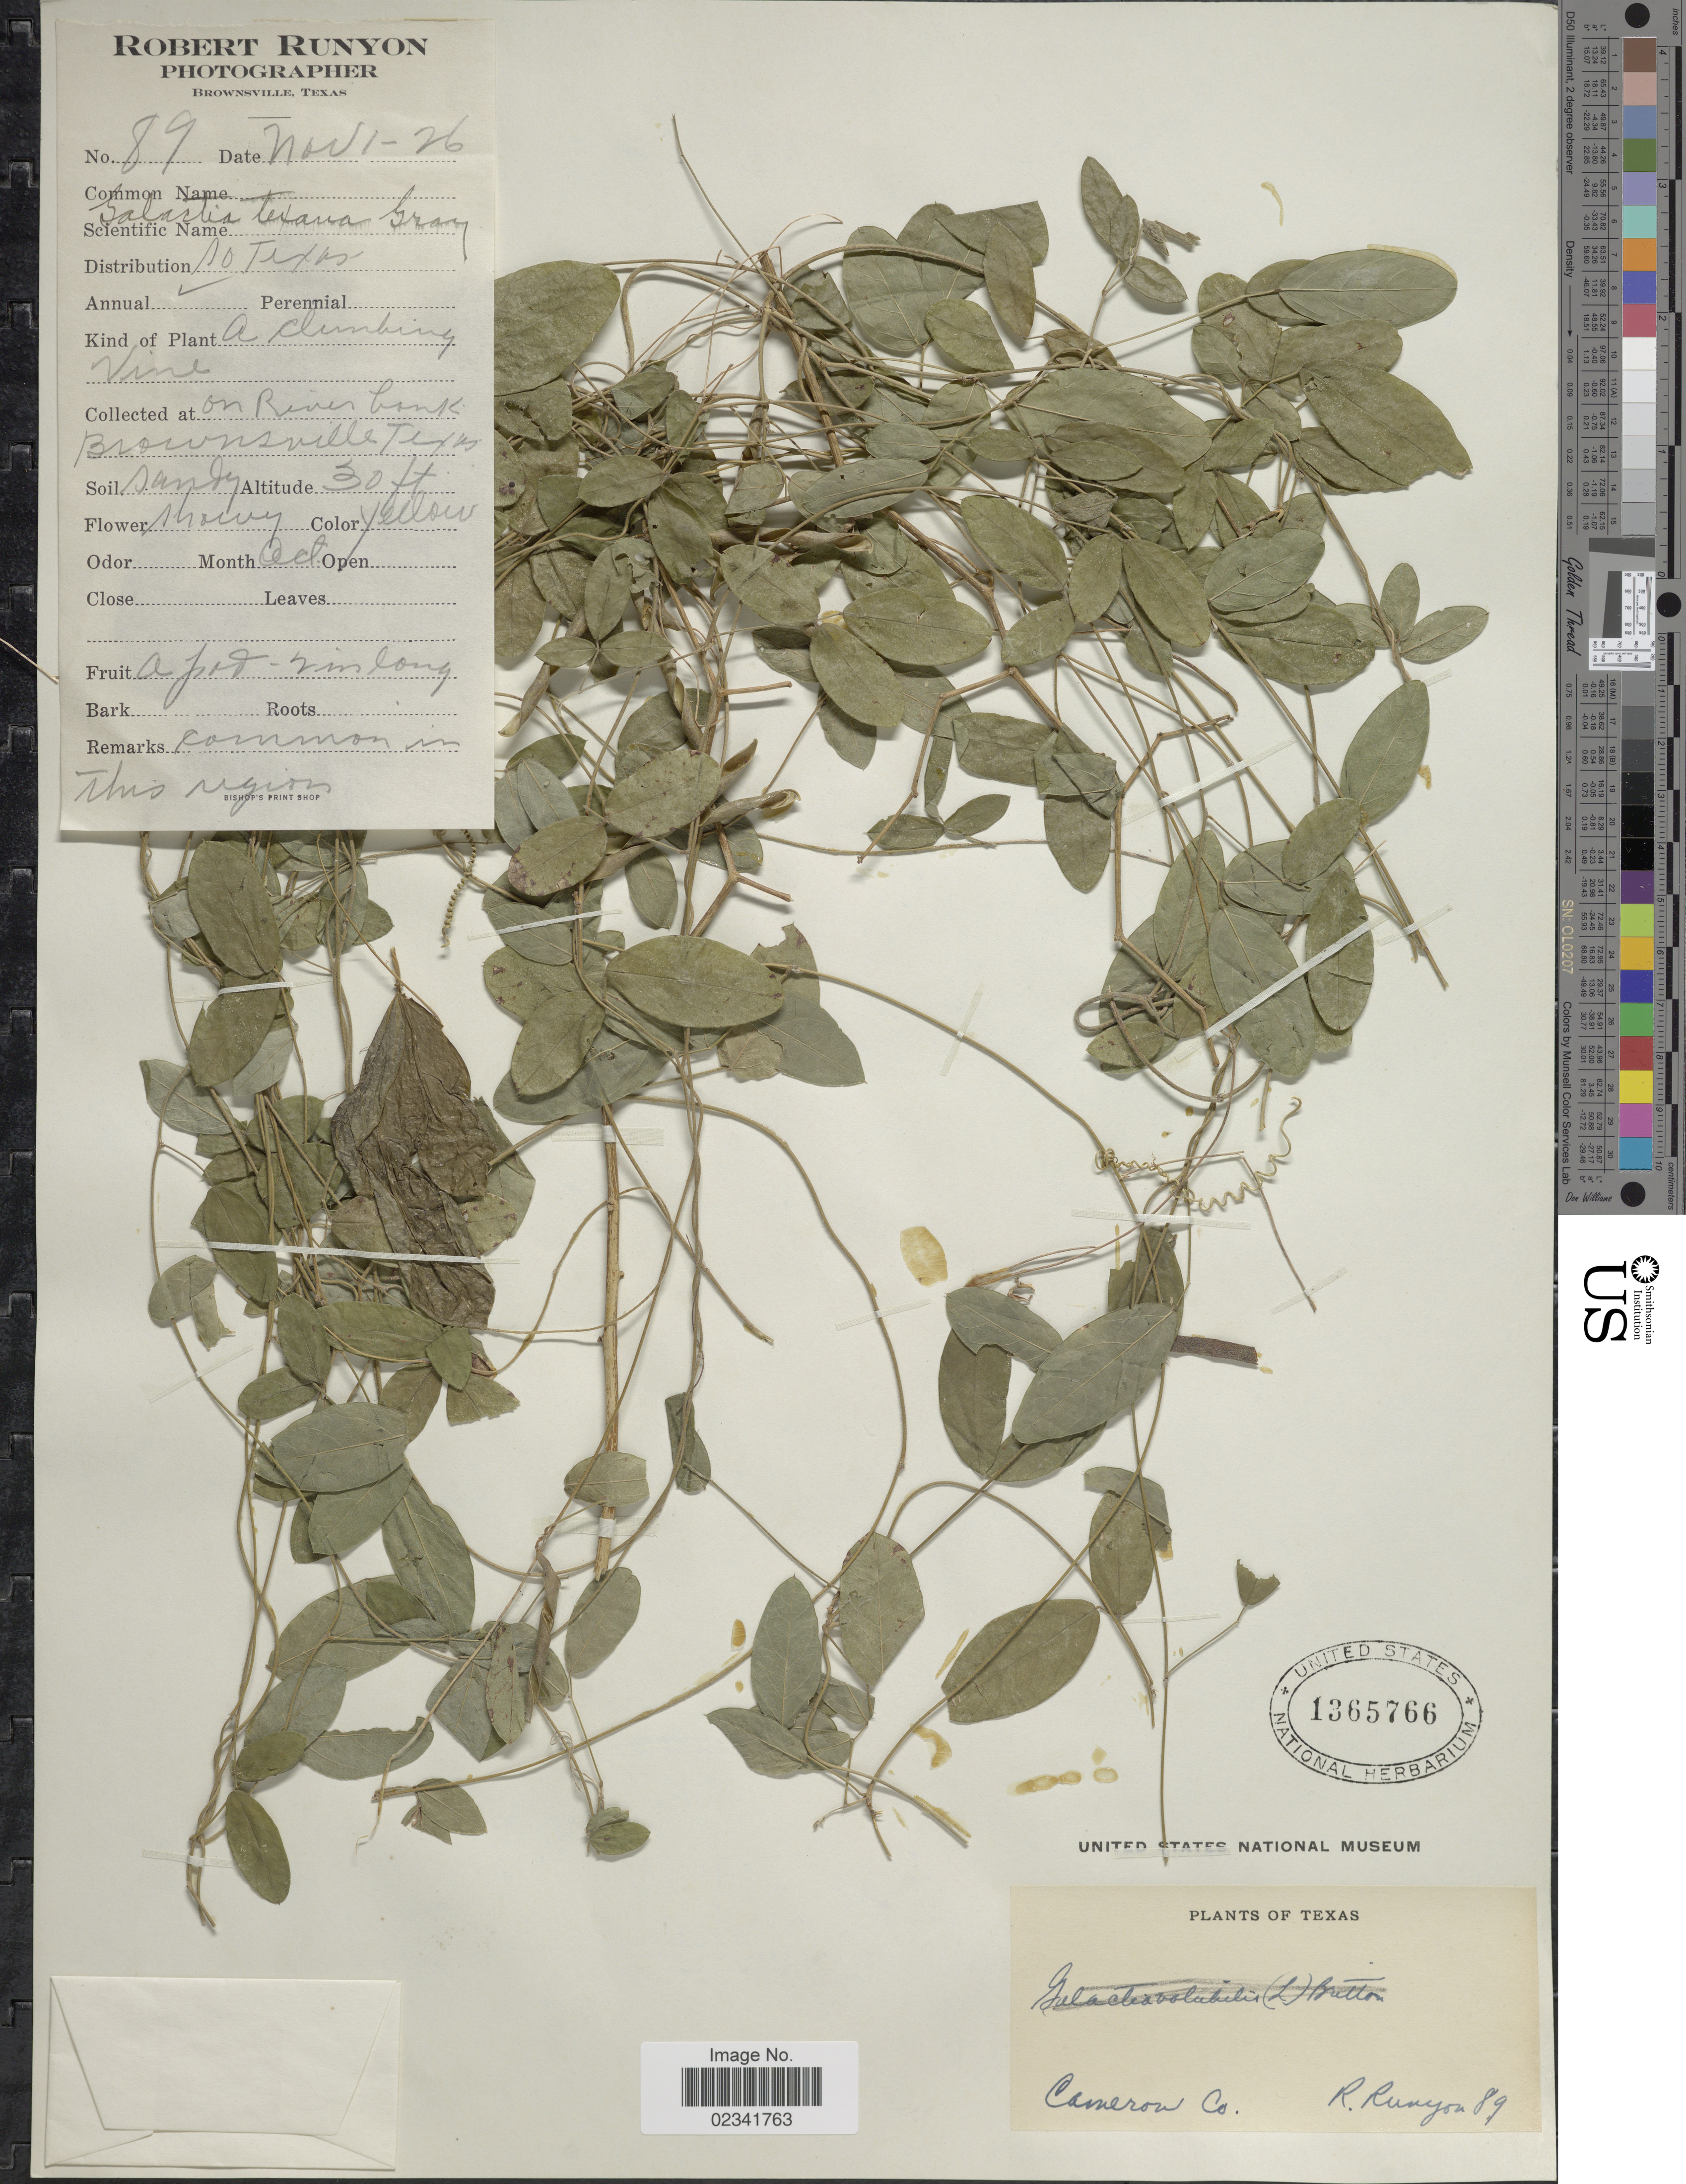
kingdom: Plantae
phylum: Tracheophyta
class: Magnoliopsida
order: Fabales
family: Fabaceae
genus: Galactia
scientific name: Galactia texana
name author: (Scheele) A. Gray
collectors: R. Runyon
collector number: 89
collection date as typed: Transcribed d/m/y: 1/11/26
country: United States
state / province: Texas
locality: On River Bank, Brownsville Texas, Cameron Co.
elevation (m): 9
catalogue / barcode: US 1356766